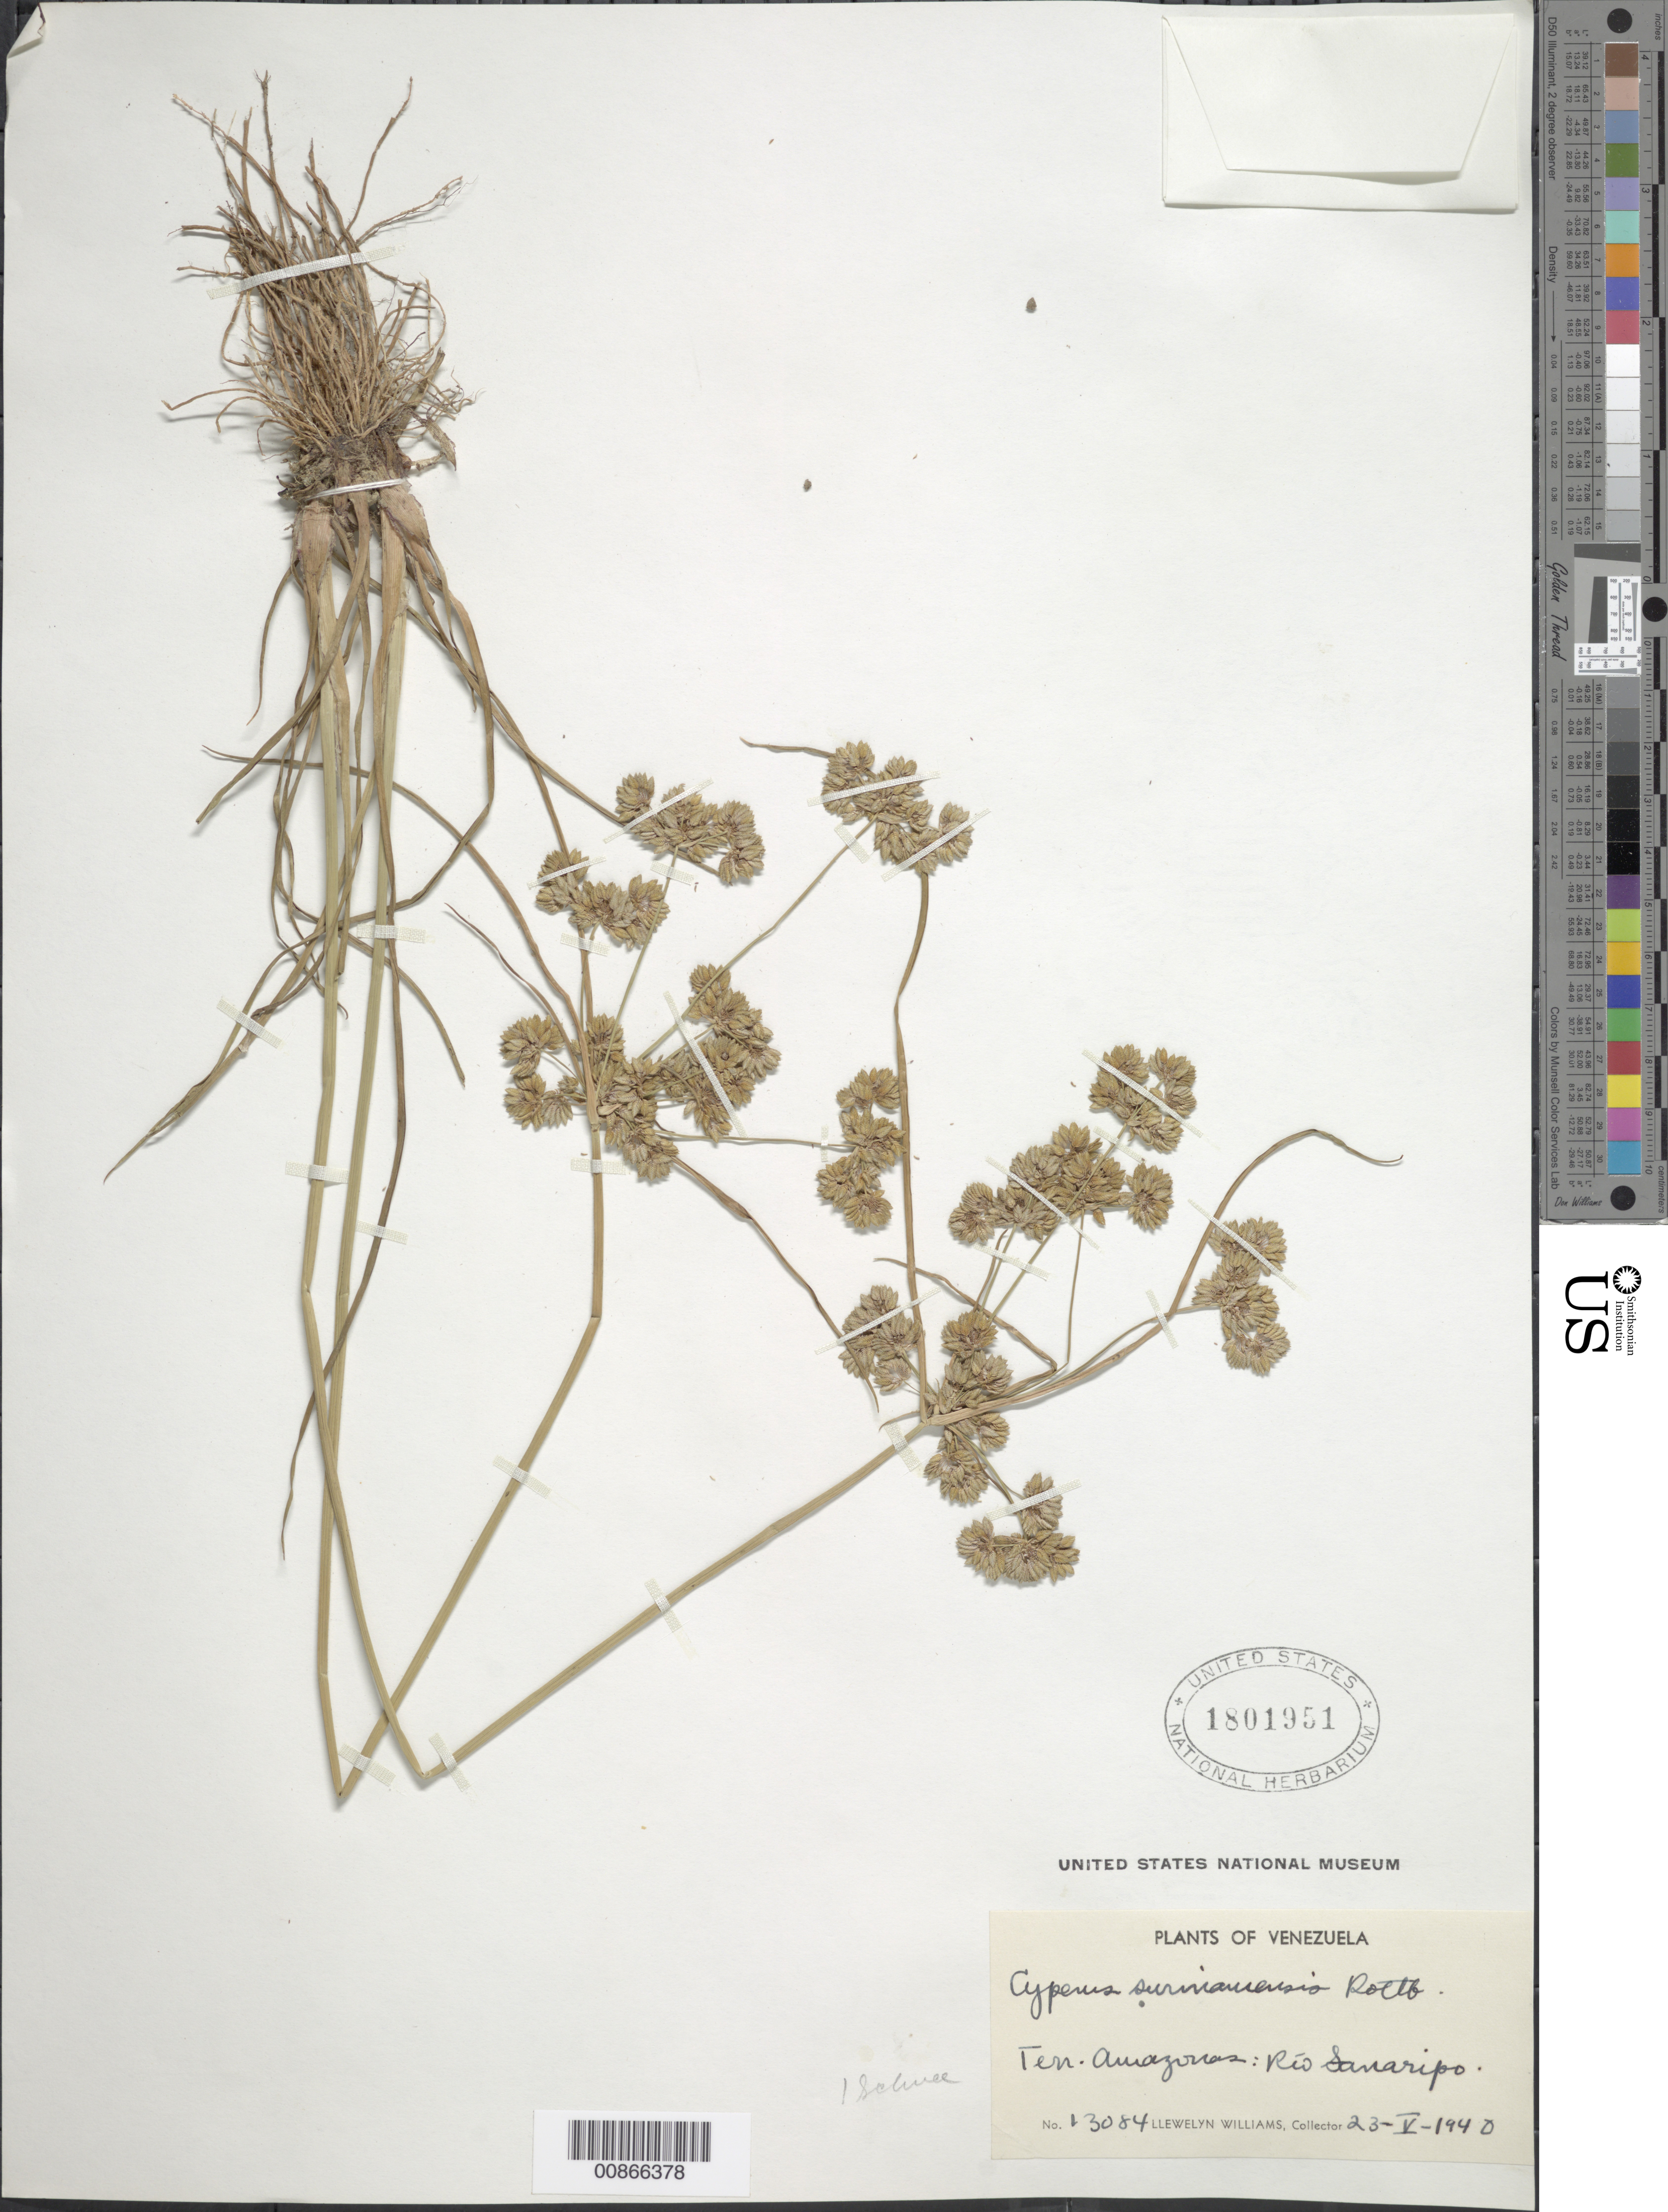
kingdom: Plantae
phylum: Tracheophyta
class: Liliopsida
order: Poales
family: Cyperaceae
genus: Cyperus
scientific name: Cyperus surinamensis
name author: Rottb.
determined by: Schnee, Ludwig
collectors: Ll. Williams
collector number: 13084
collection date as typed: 23-May-40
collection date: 1940-05-23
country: Venezuela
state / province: Amazonas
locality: Puerto Ayacucho, Río Sanaripo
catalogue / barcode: US 1801951